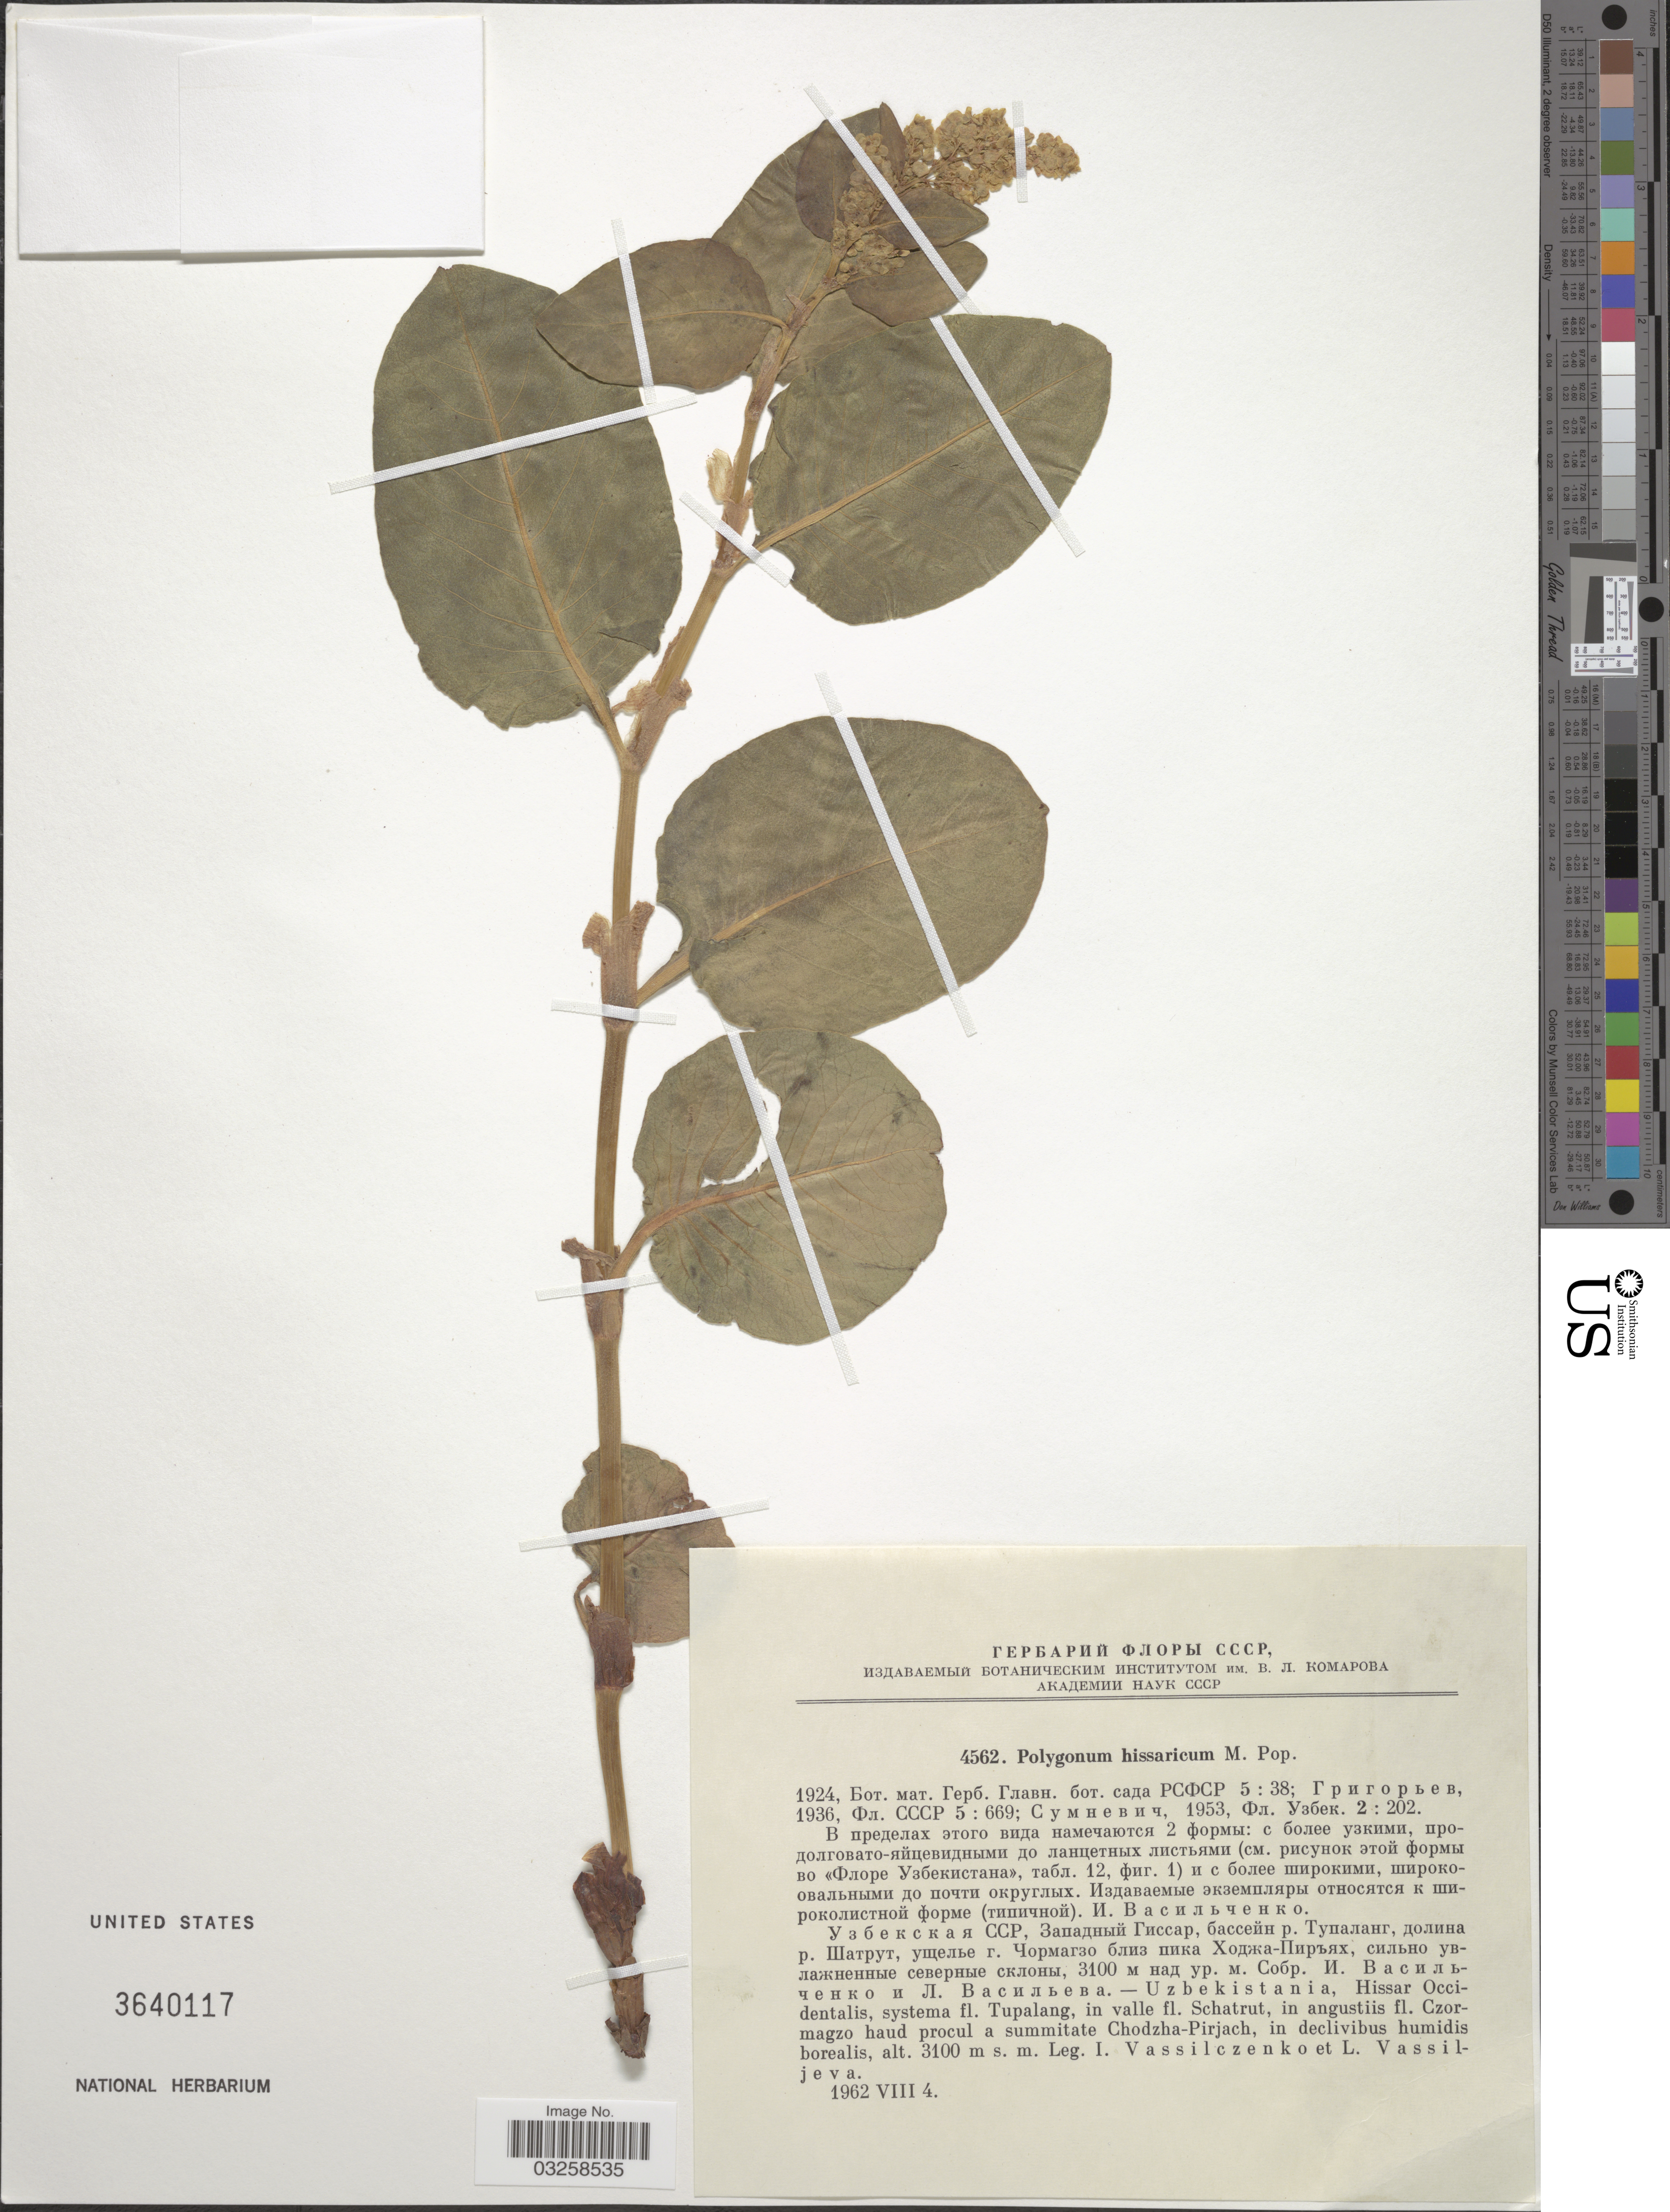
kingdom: Plantae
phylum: Tracheophyta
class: Magnoliopsida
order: Caryophyllales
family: Polygonaceae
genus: Polygonum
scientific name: Polygonum hissaricum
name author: Popov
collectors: I. T. Vassilczenko & L. Vassiljeva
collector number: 4562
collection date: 1962-08-04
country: Uzbekistan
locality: Hissar Occidentalis, systema fl. Tupalang, in valle fl. Schatrut, in angustiis fl. Czormagzo haud procul a summitate Chodzha-Pirjach, in declivibus humidis borealis.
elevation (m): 3100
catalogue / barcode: US 3640117